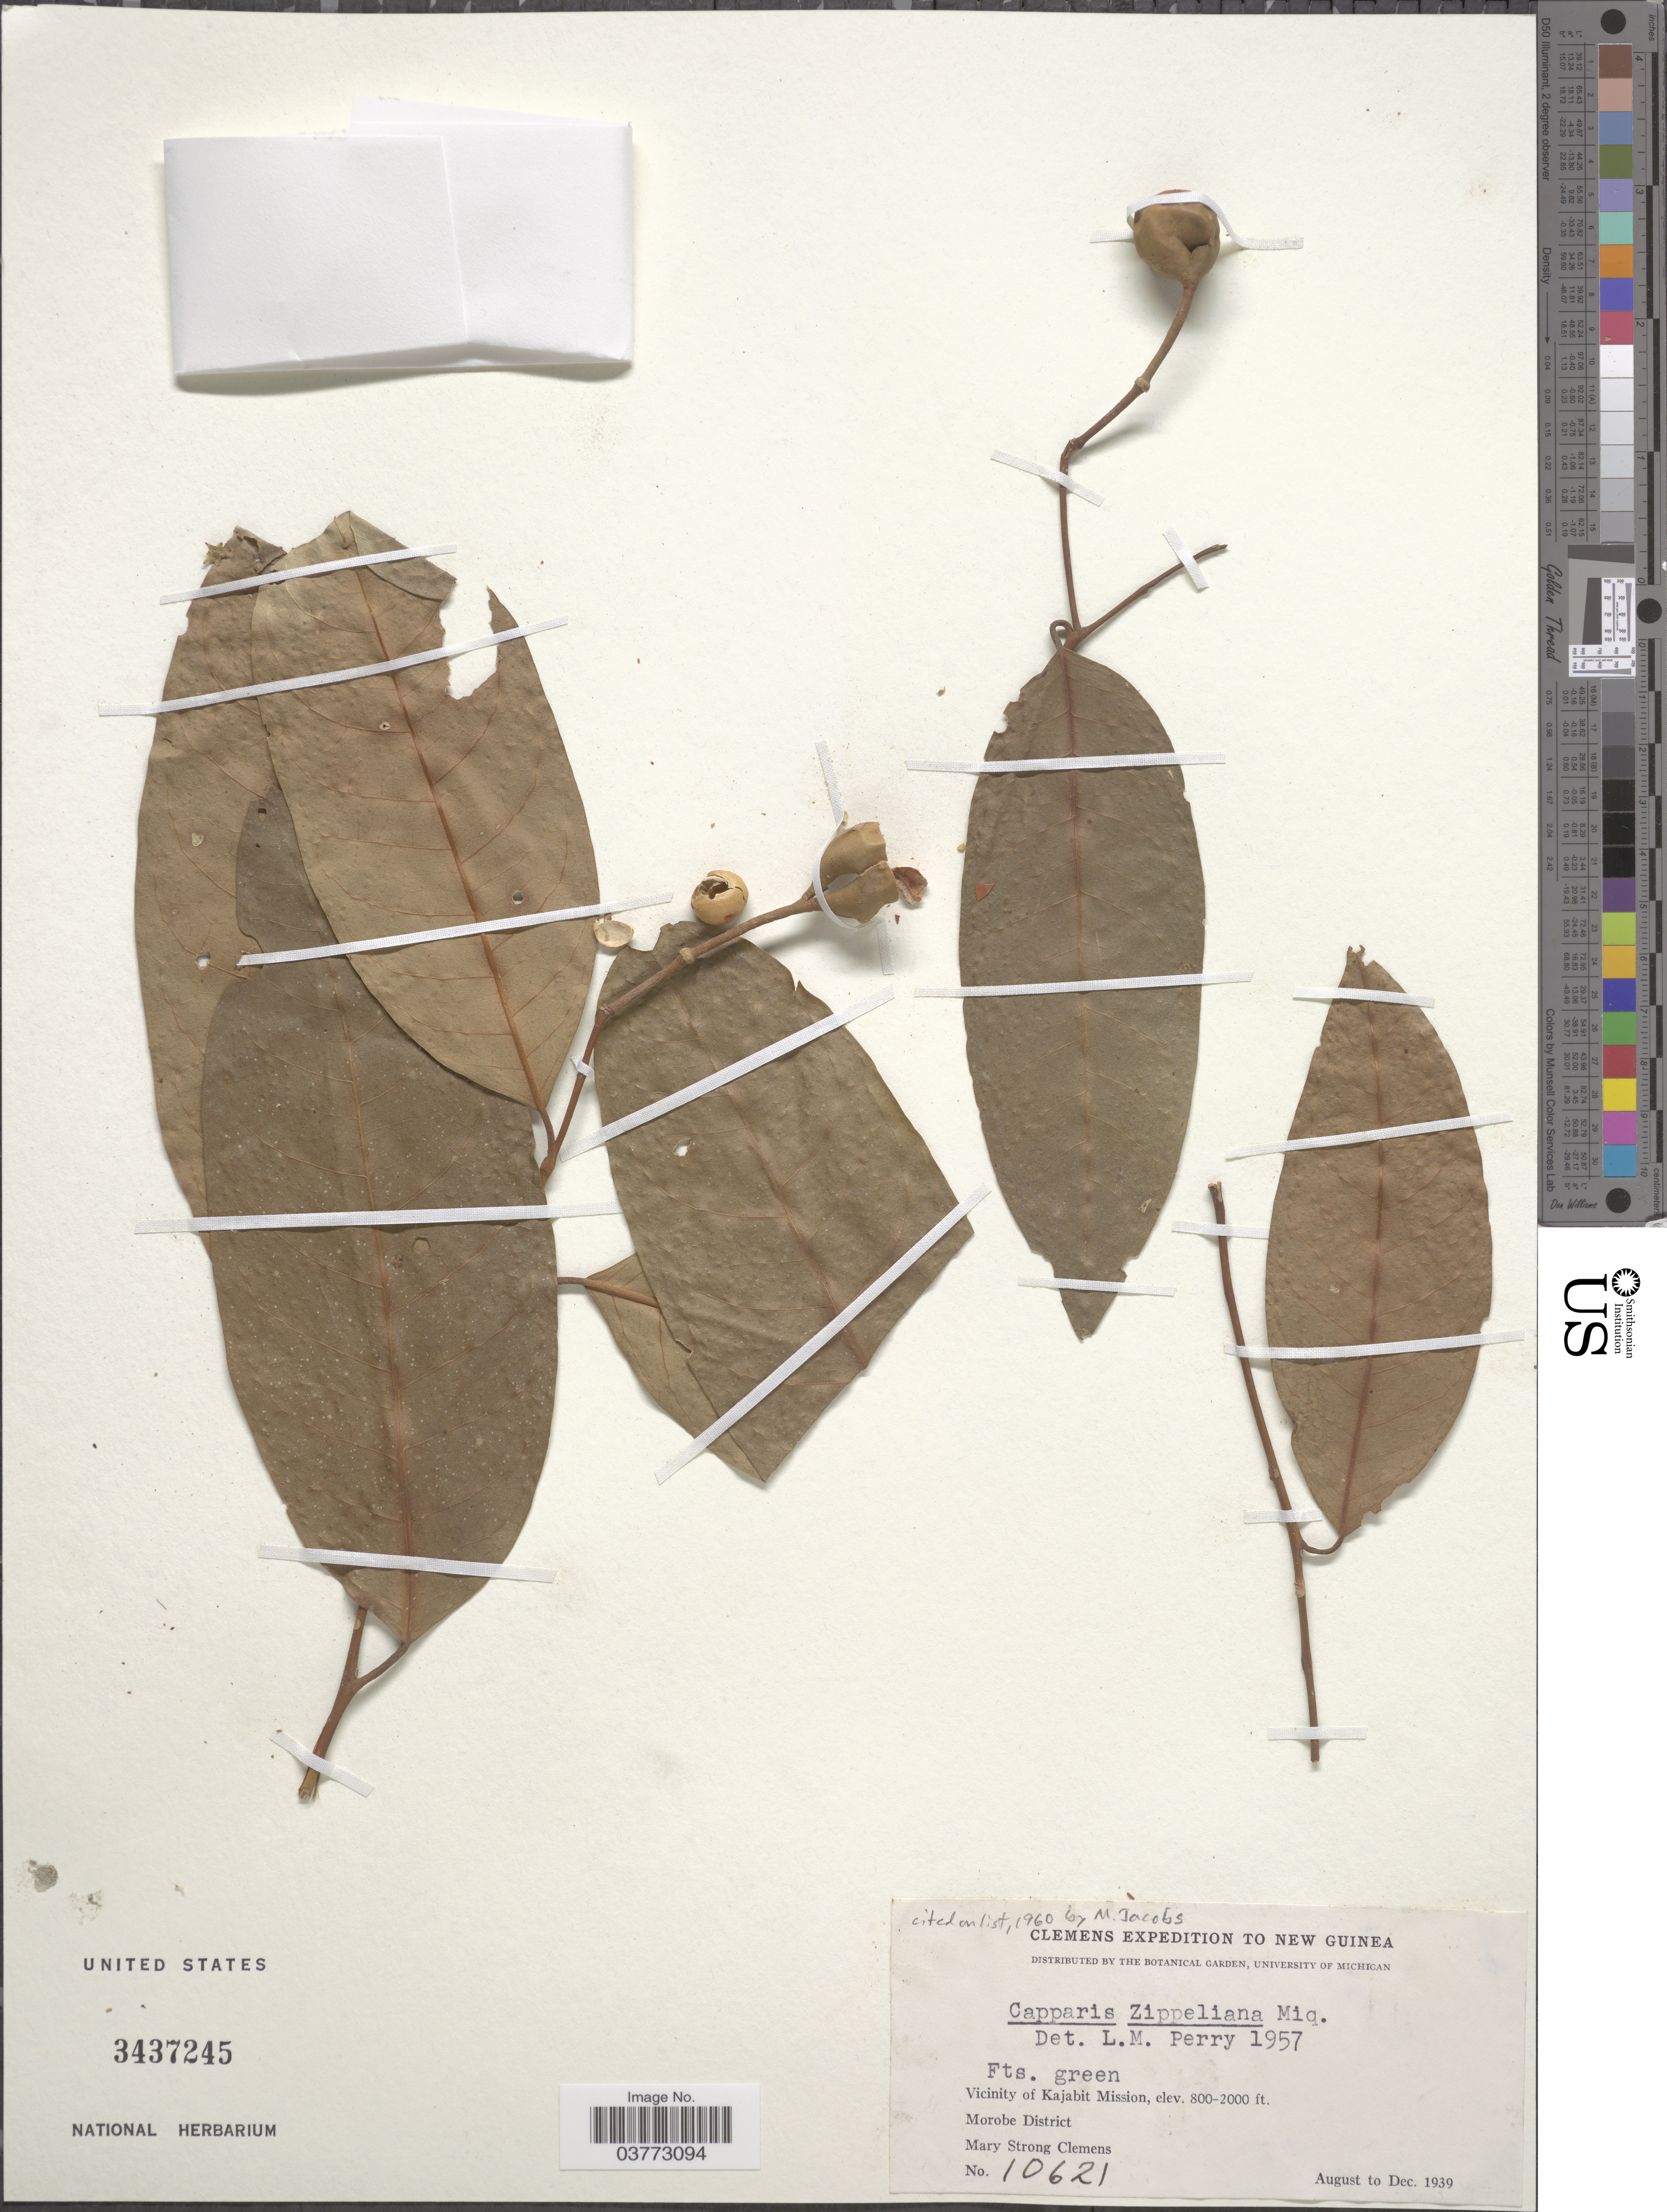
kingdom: Plantae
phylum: Tracheophyta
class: Magnoliopsida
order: Brassicales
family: Capparaceae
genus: Capparis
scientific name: Capparis zippeliana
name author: Miq.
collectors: M. S. Clemens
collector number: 10621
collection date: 1939-08/1939-12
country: Papua New Guinea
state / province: Morobe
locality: New Guinea. Vicinity of Kajabit Mission. Morobe District.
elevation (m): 244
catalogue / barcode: US 3437245